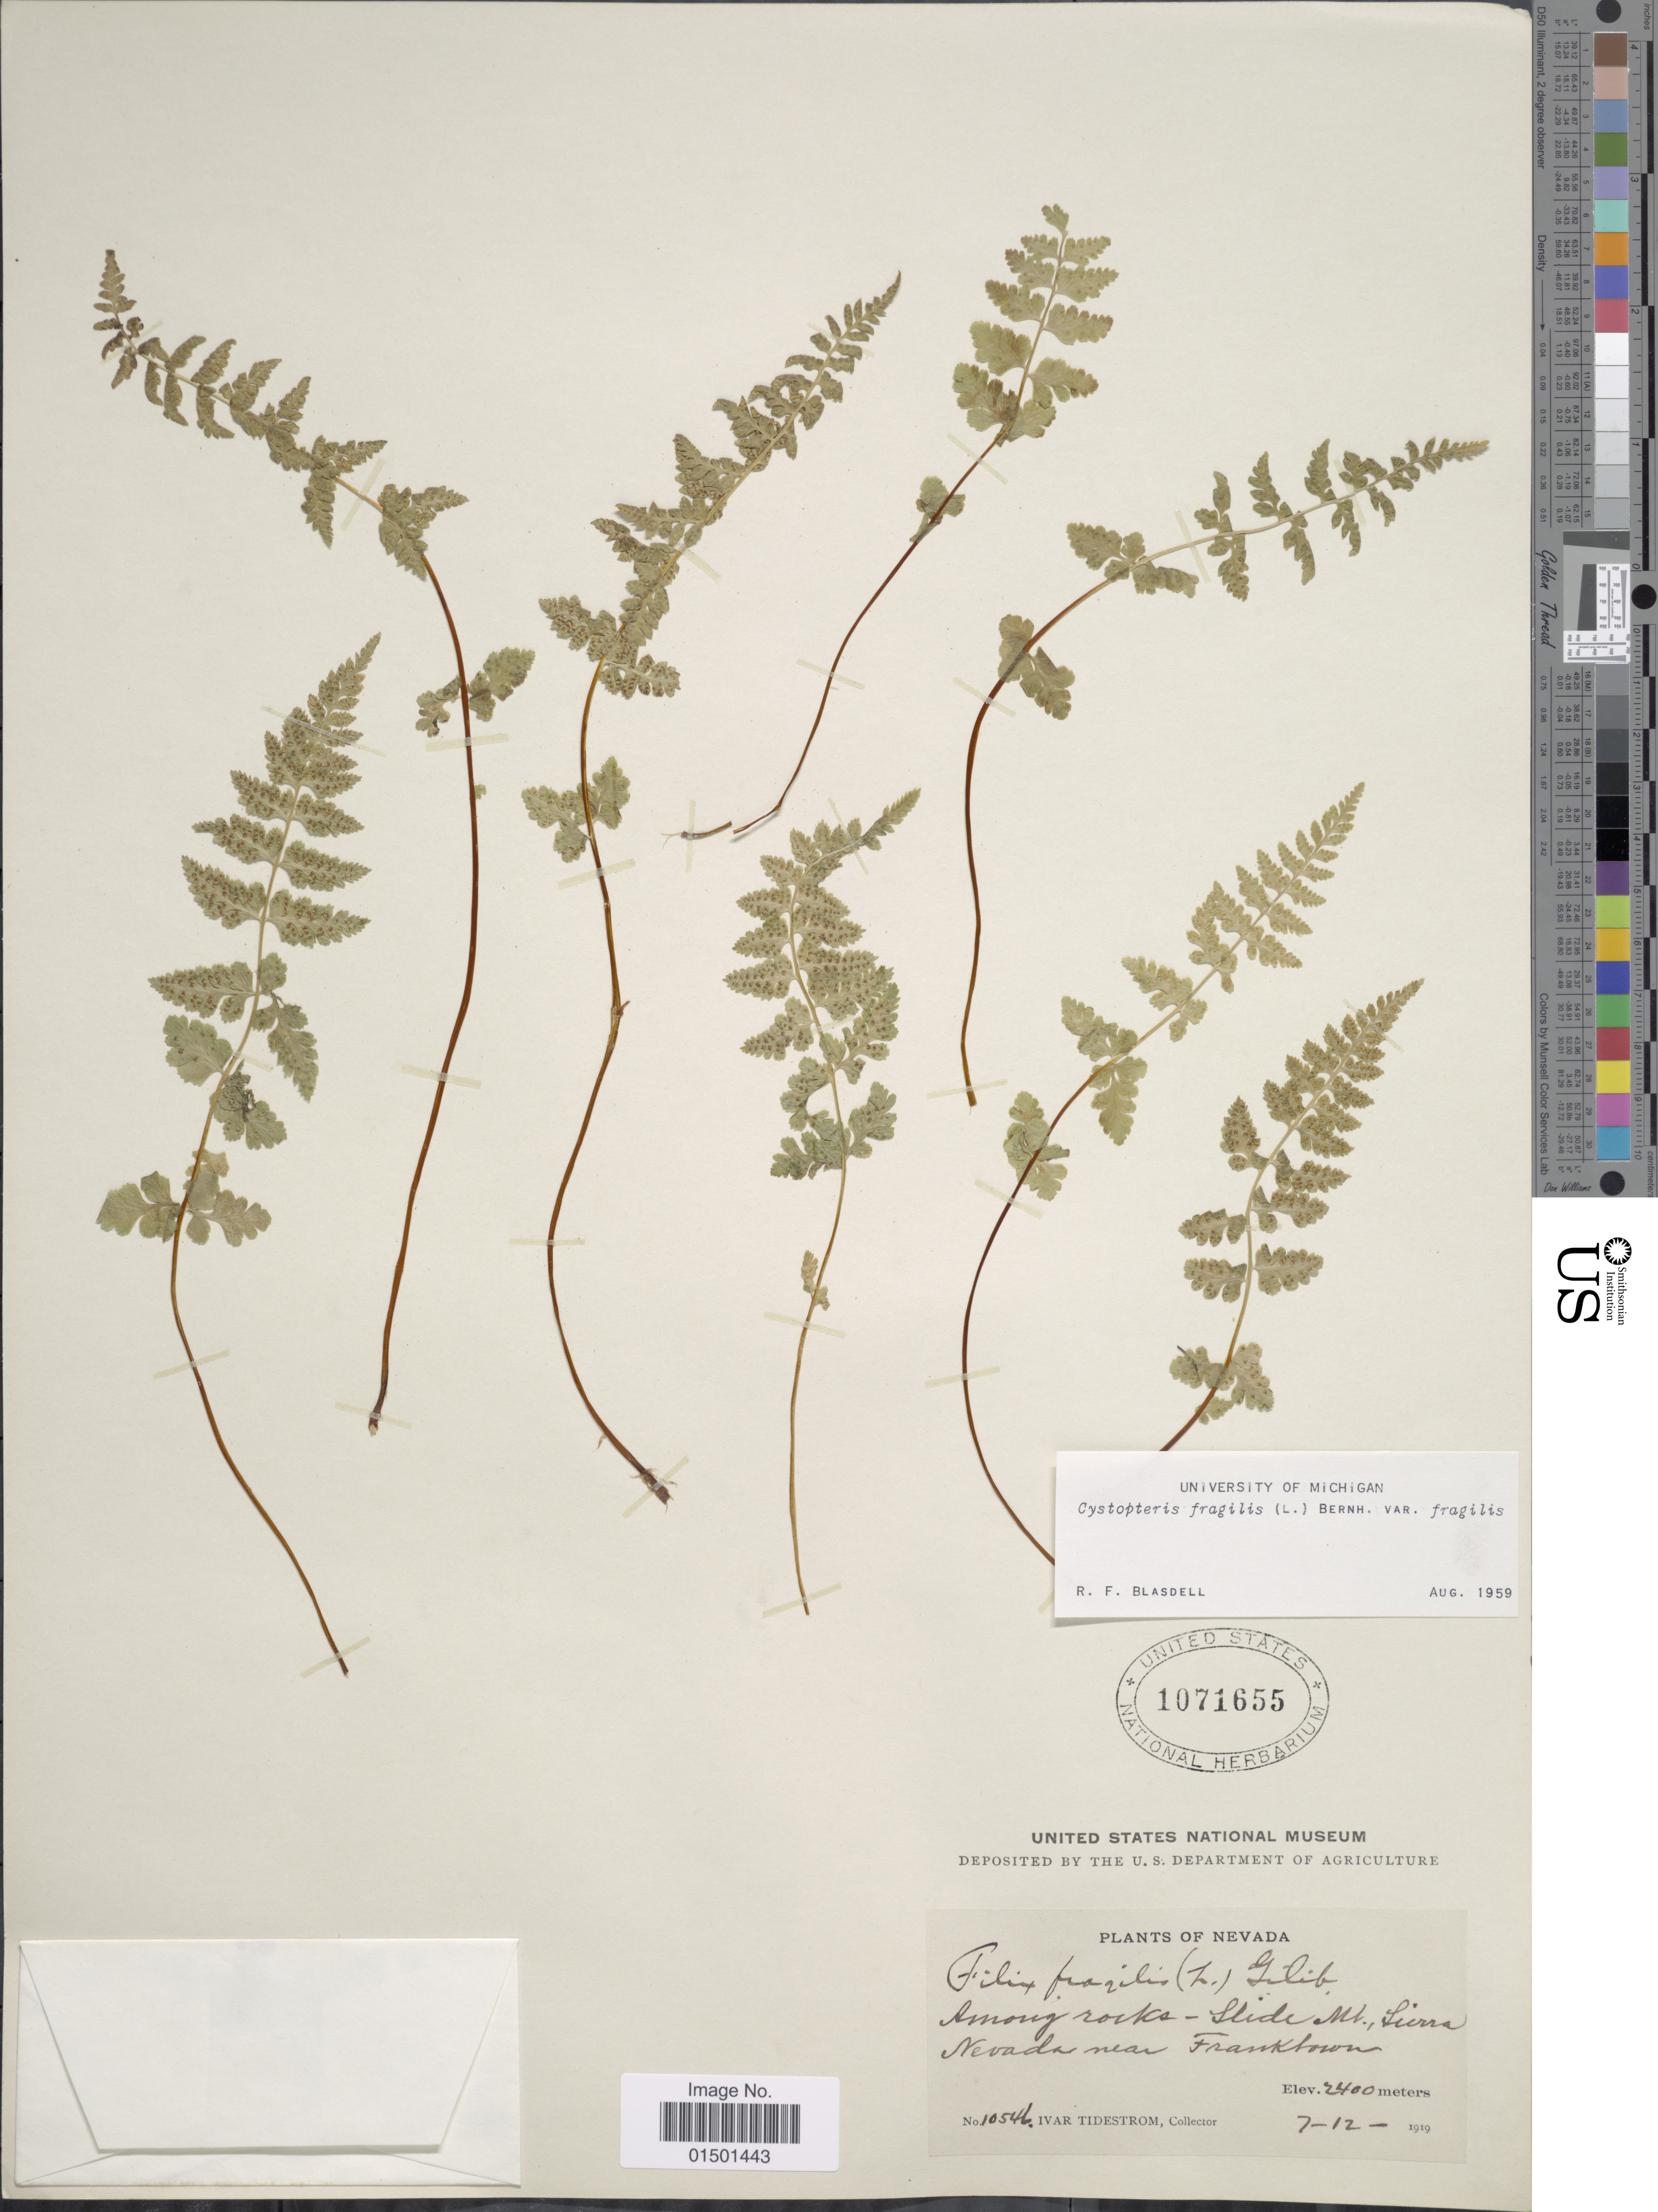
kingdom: Plantae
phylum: Tracheophyta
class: Polypodiopsida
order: Polypodiales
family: Cystopteridaceae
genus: Cystopteris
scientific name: Cystopteris fragilis var. fragilis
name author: (L.) Bernh.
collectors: I. F. Tidestrom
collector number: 10546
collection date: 1919-12-07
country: United States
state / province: Nevada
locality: Among rocks- slide nr., Sierra Nevada near Franktown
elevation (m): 2400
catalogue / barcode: US 1071655